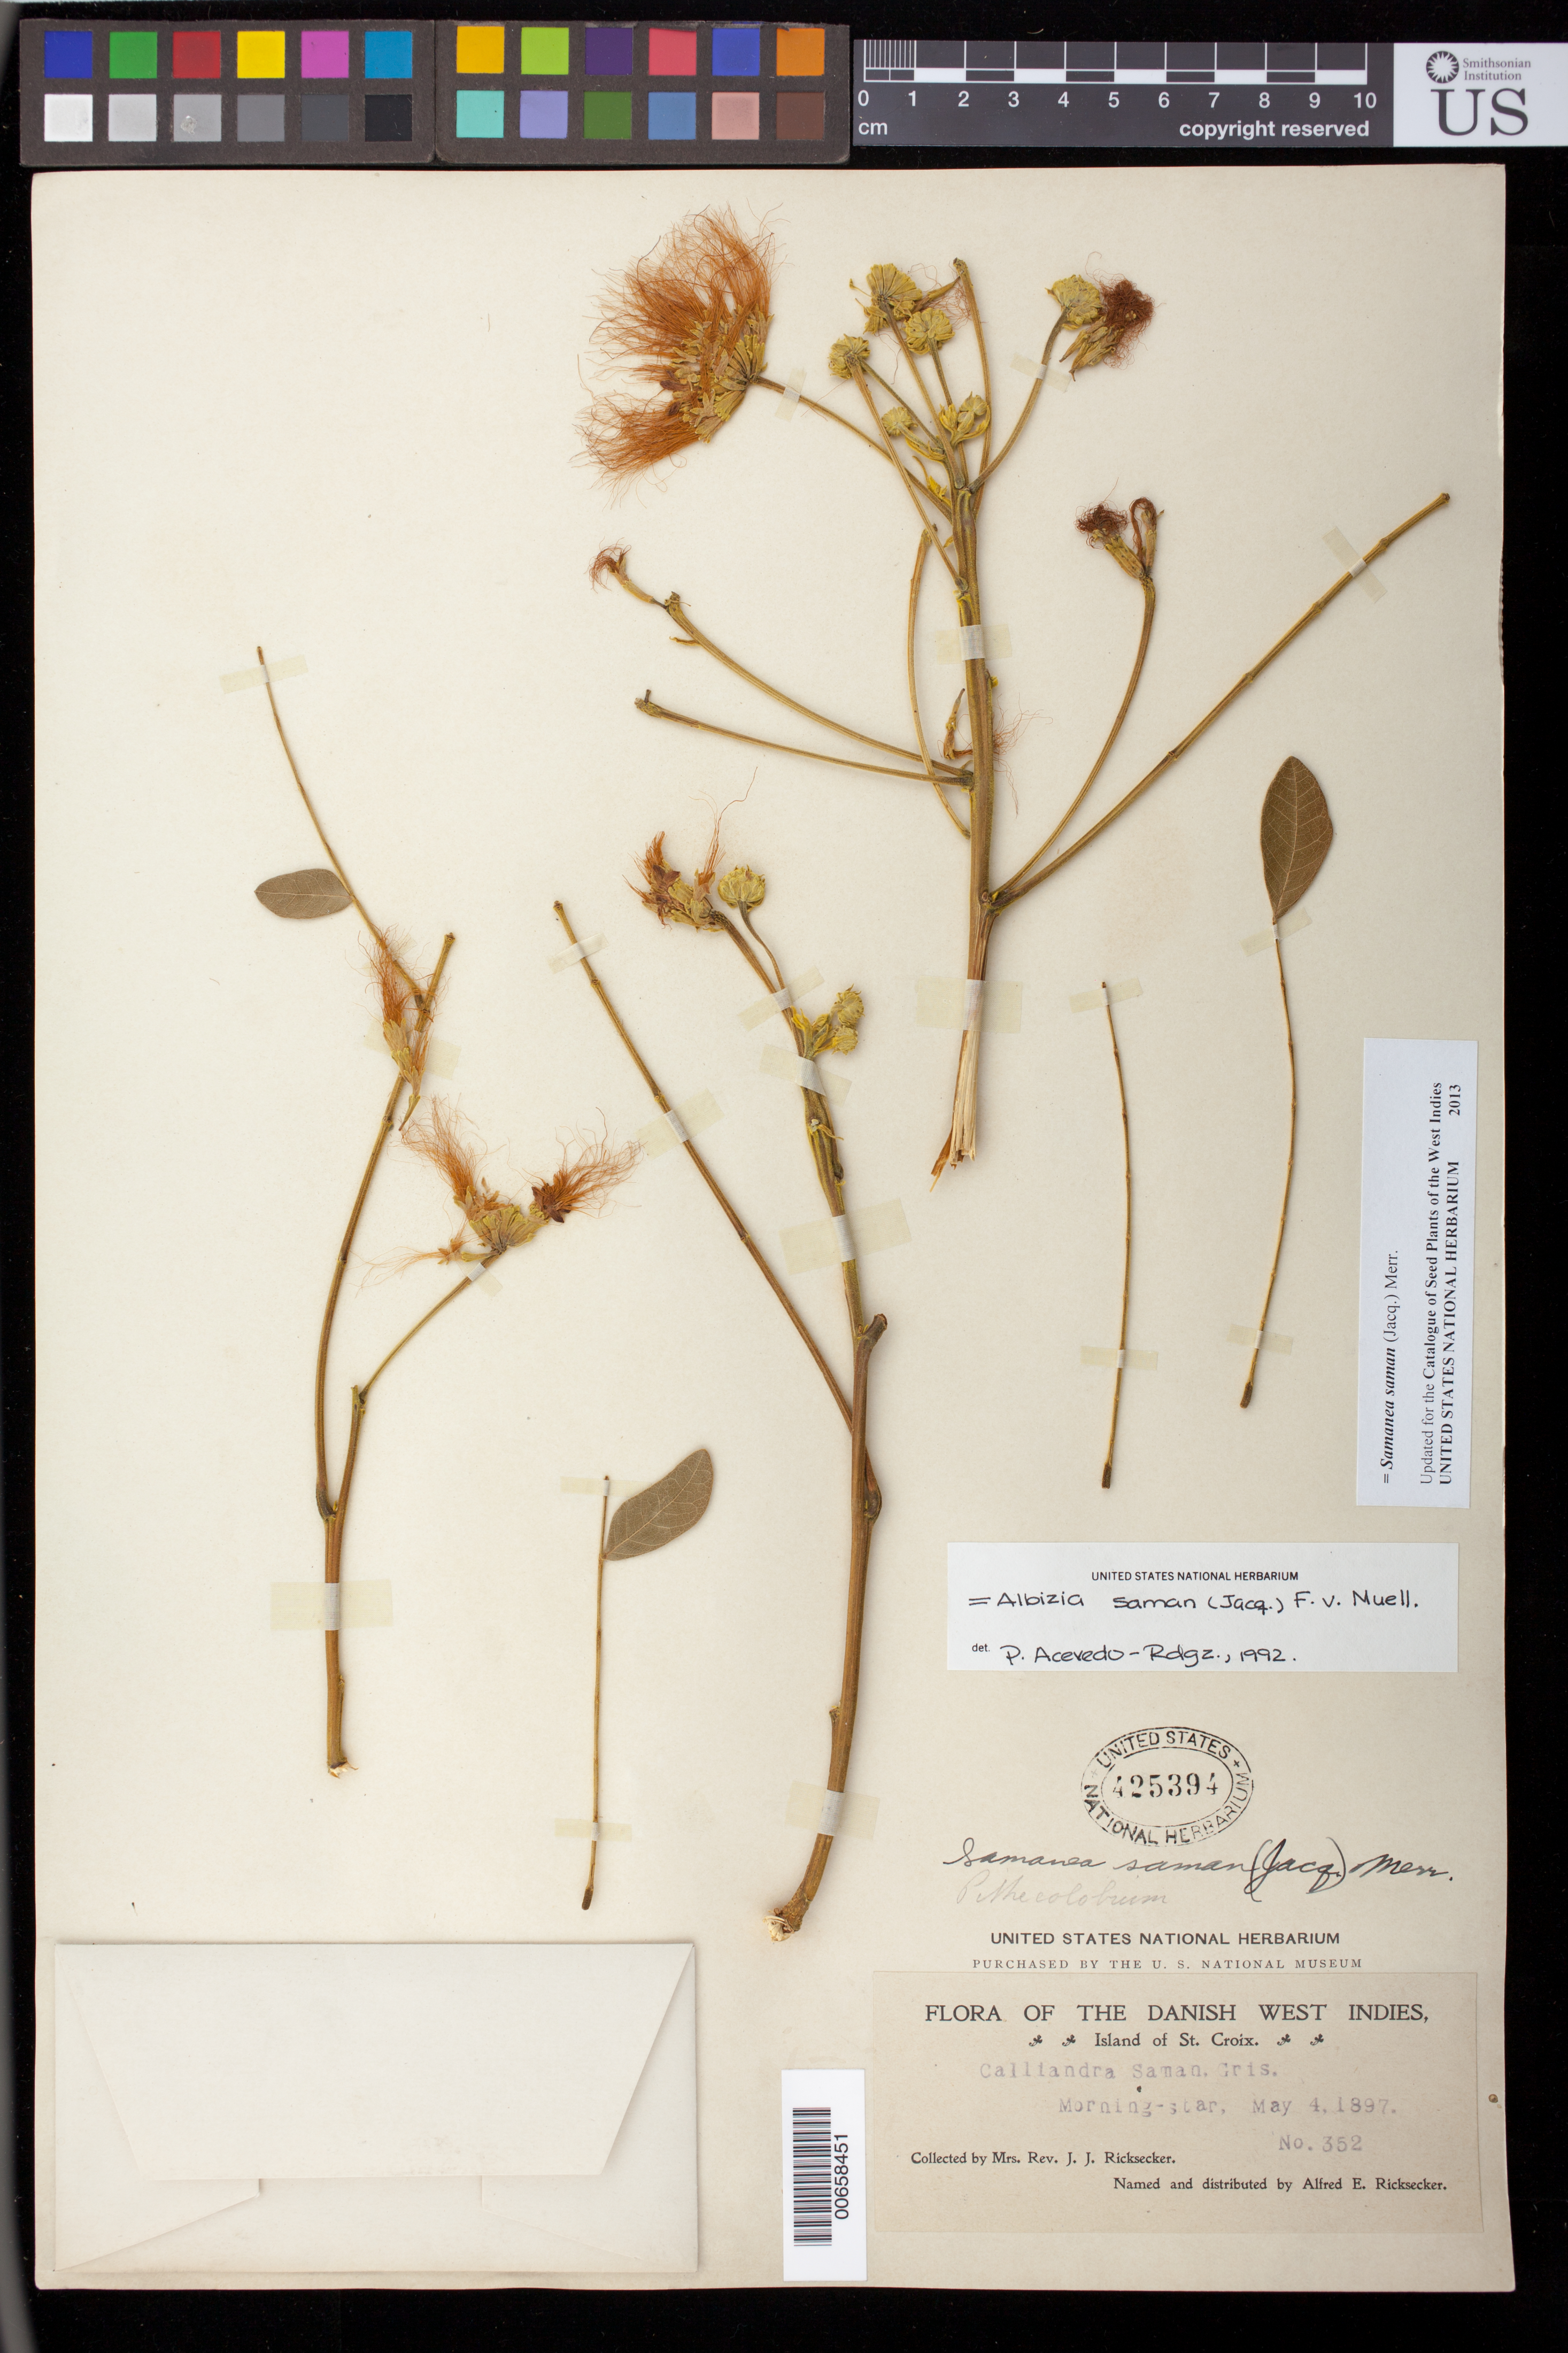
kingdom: Plantae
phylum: Tracheophyta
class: Magnoliopsida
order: Fabales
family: Fabaceae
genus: Samanea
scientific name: Samanea saman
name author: (Jacq.) Merr.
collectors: Mrs. J. J. Ricksecker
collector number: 352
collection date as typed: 04 May 1897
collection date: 1897-05-04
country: U.S. Virgin Islands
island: St. Croix Island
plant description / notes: Common name: Morning star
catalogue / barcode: US 425394